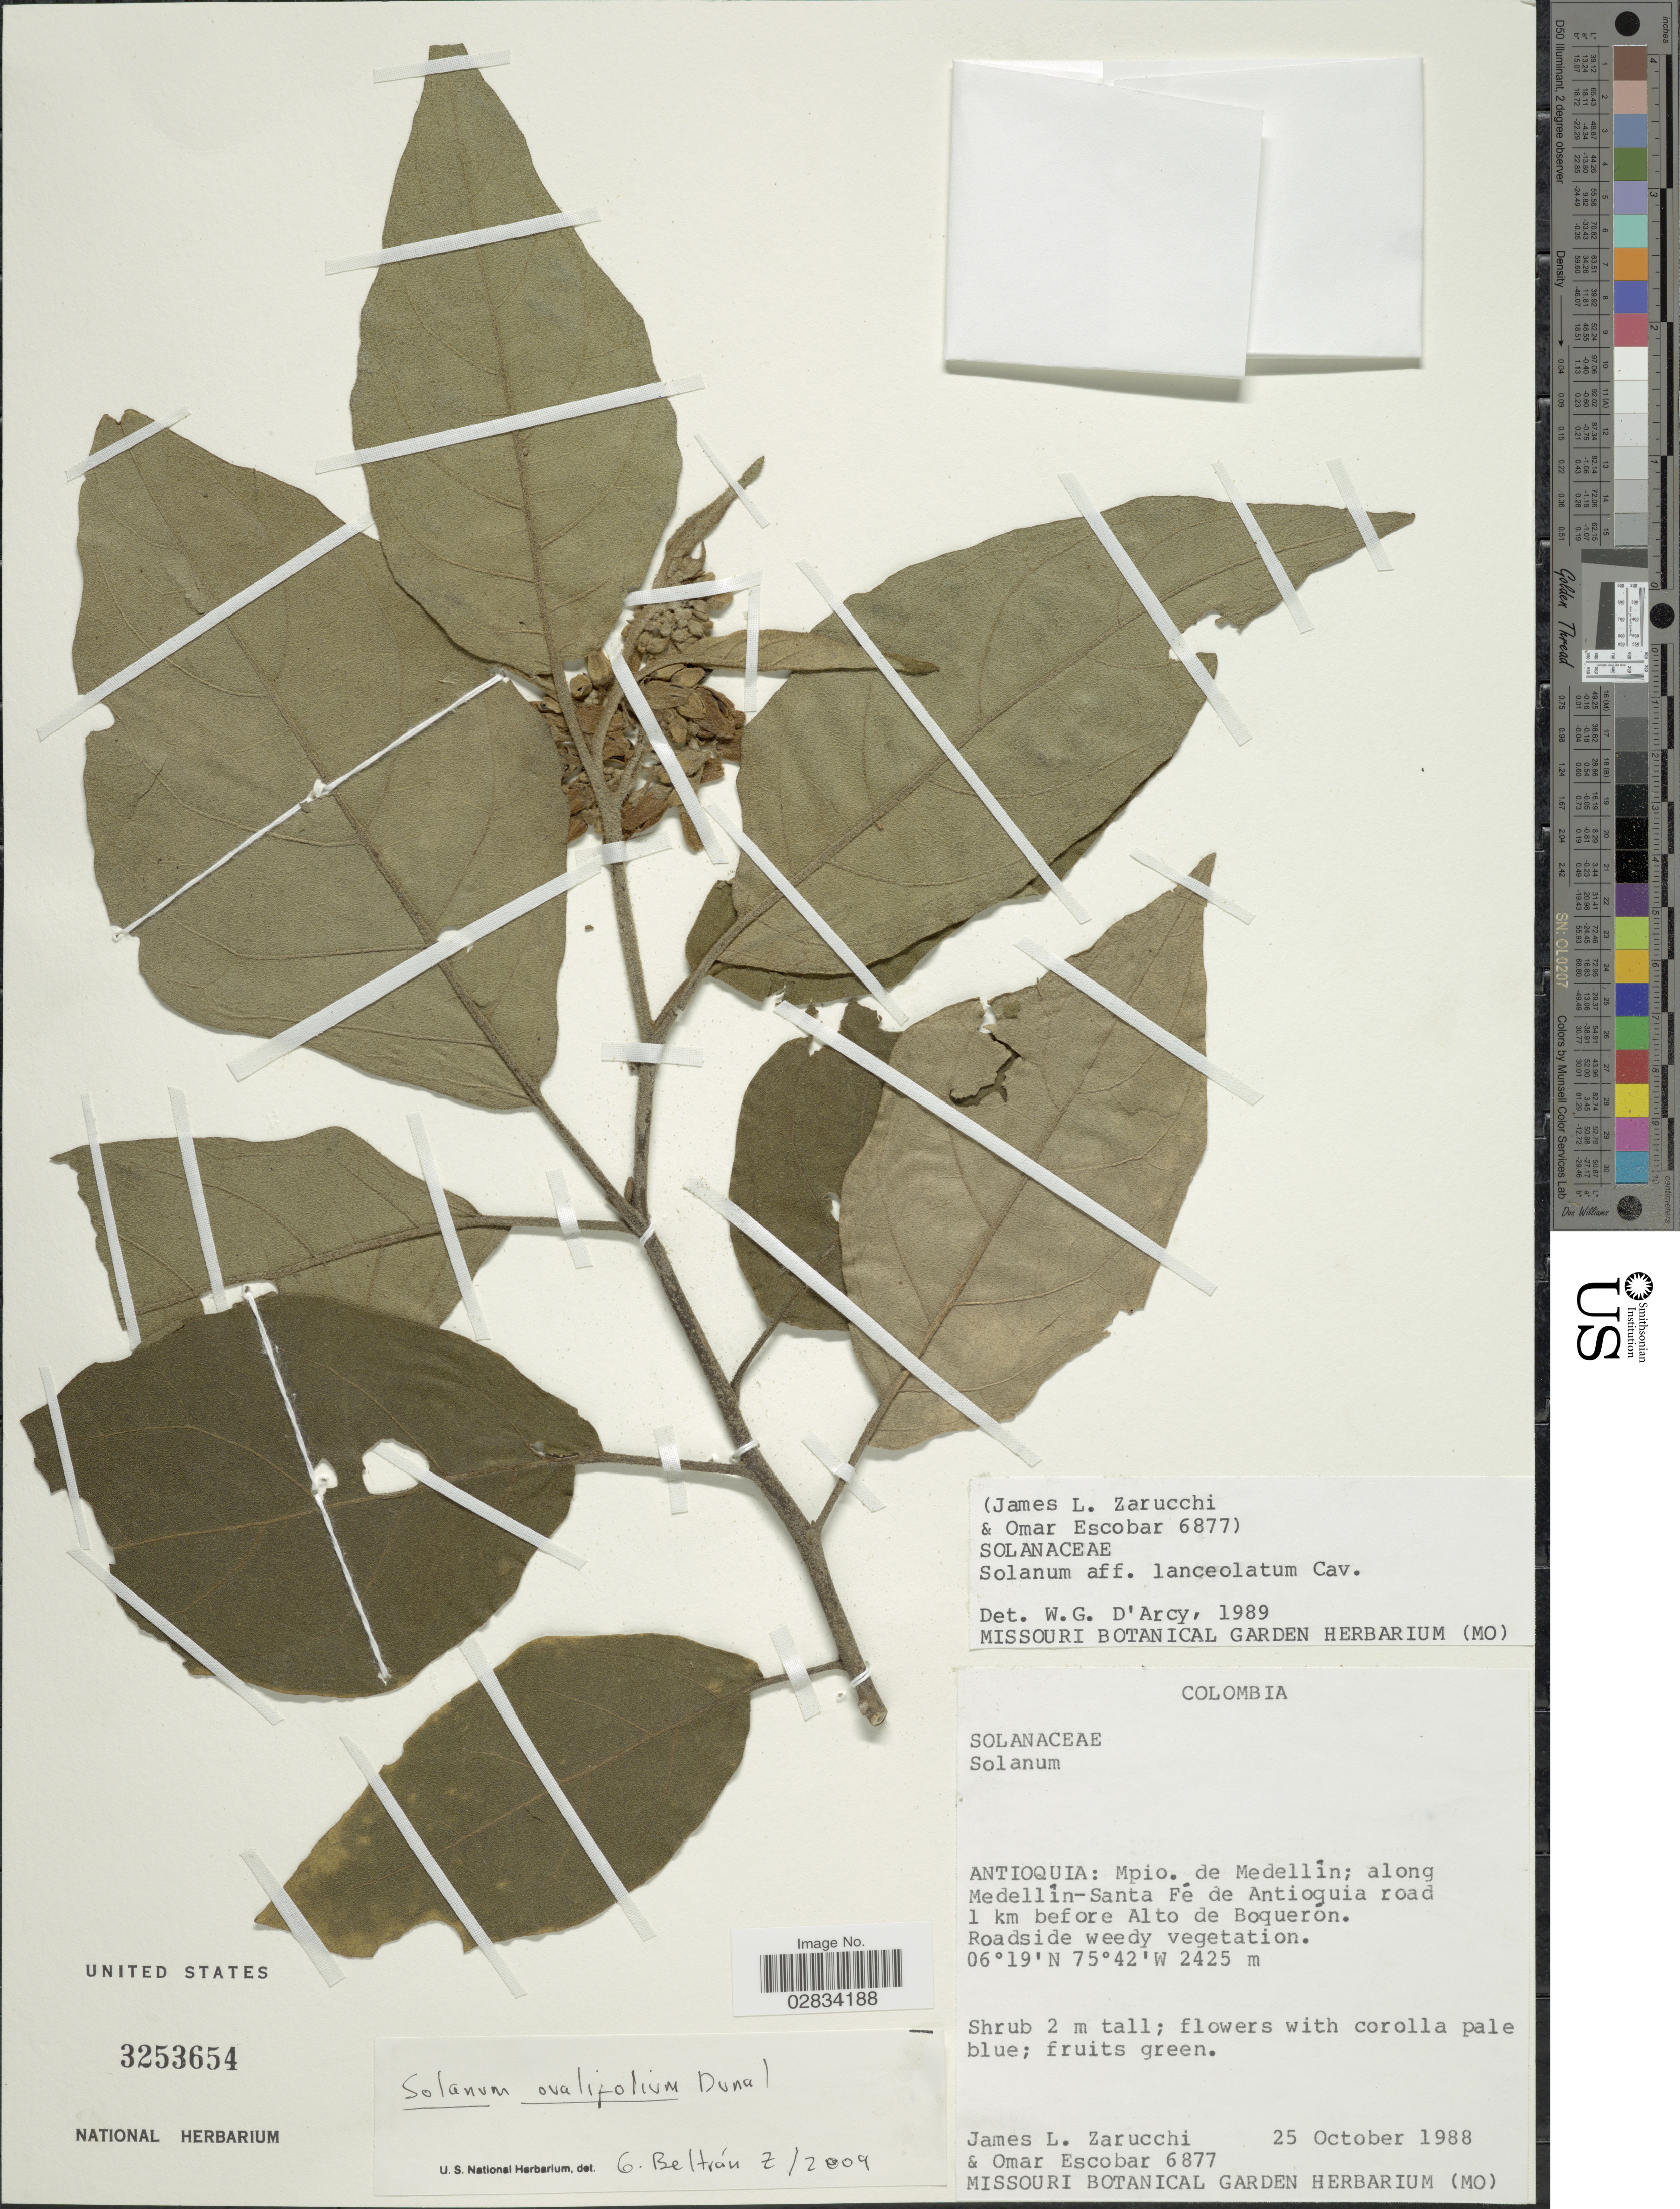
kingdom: Plantae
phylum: Tracheophyta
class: Magnoliopsida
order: Solanales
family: Solanaceae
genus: Solanum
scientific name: Solanum ovalifolium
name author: Dunal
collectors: J. L. Zarucchi & O. Escobar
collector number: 6877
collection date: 1988-10-25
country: Colombia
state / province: Antioquia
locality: Mpio. de Medellín, along Medellín-Santa Fé de Antioquia road 1 km before Alto de Boquerón.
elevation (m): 2425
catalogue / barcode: US 3253654